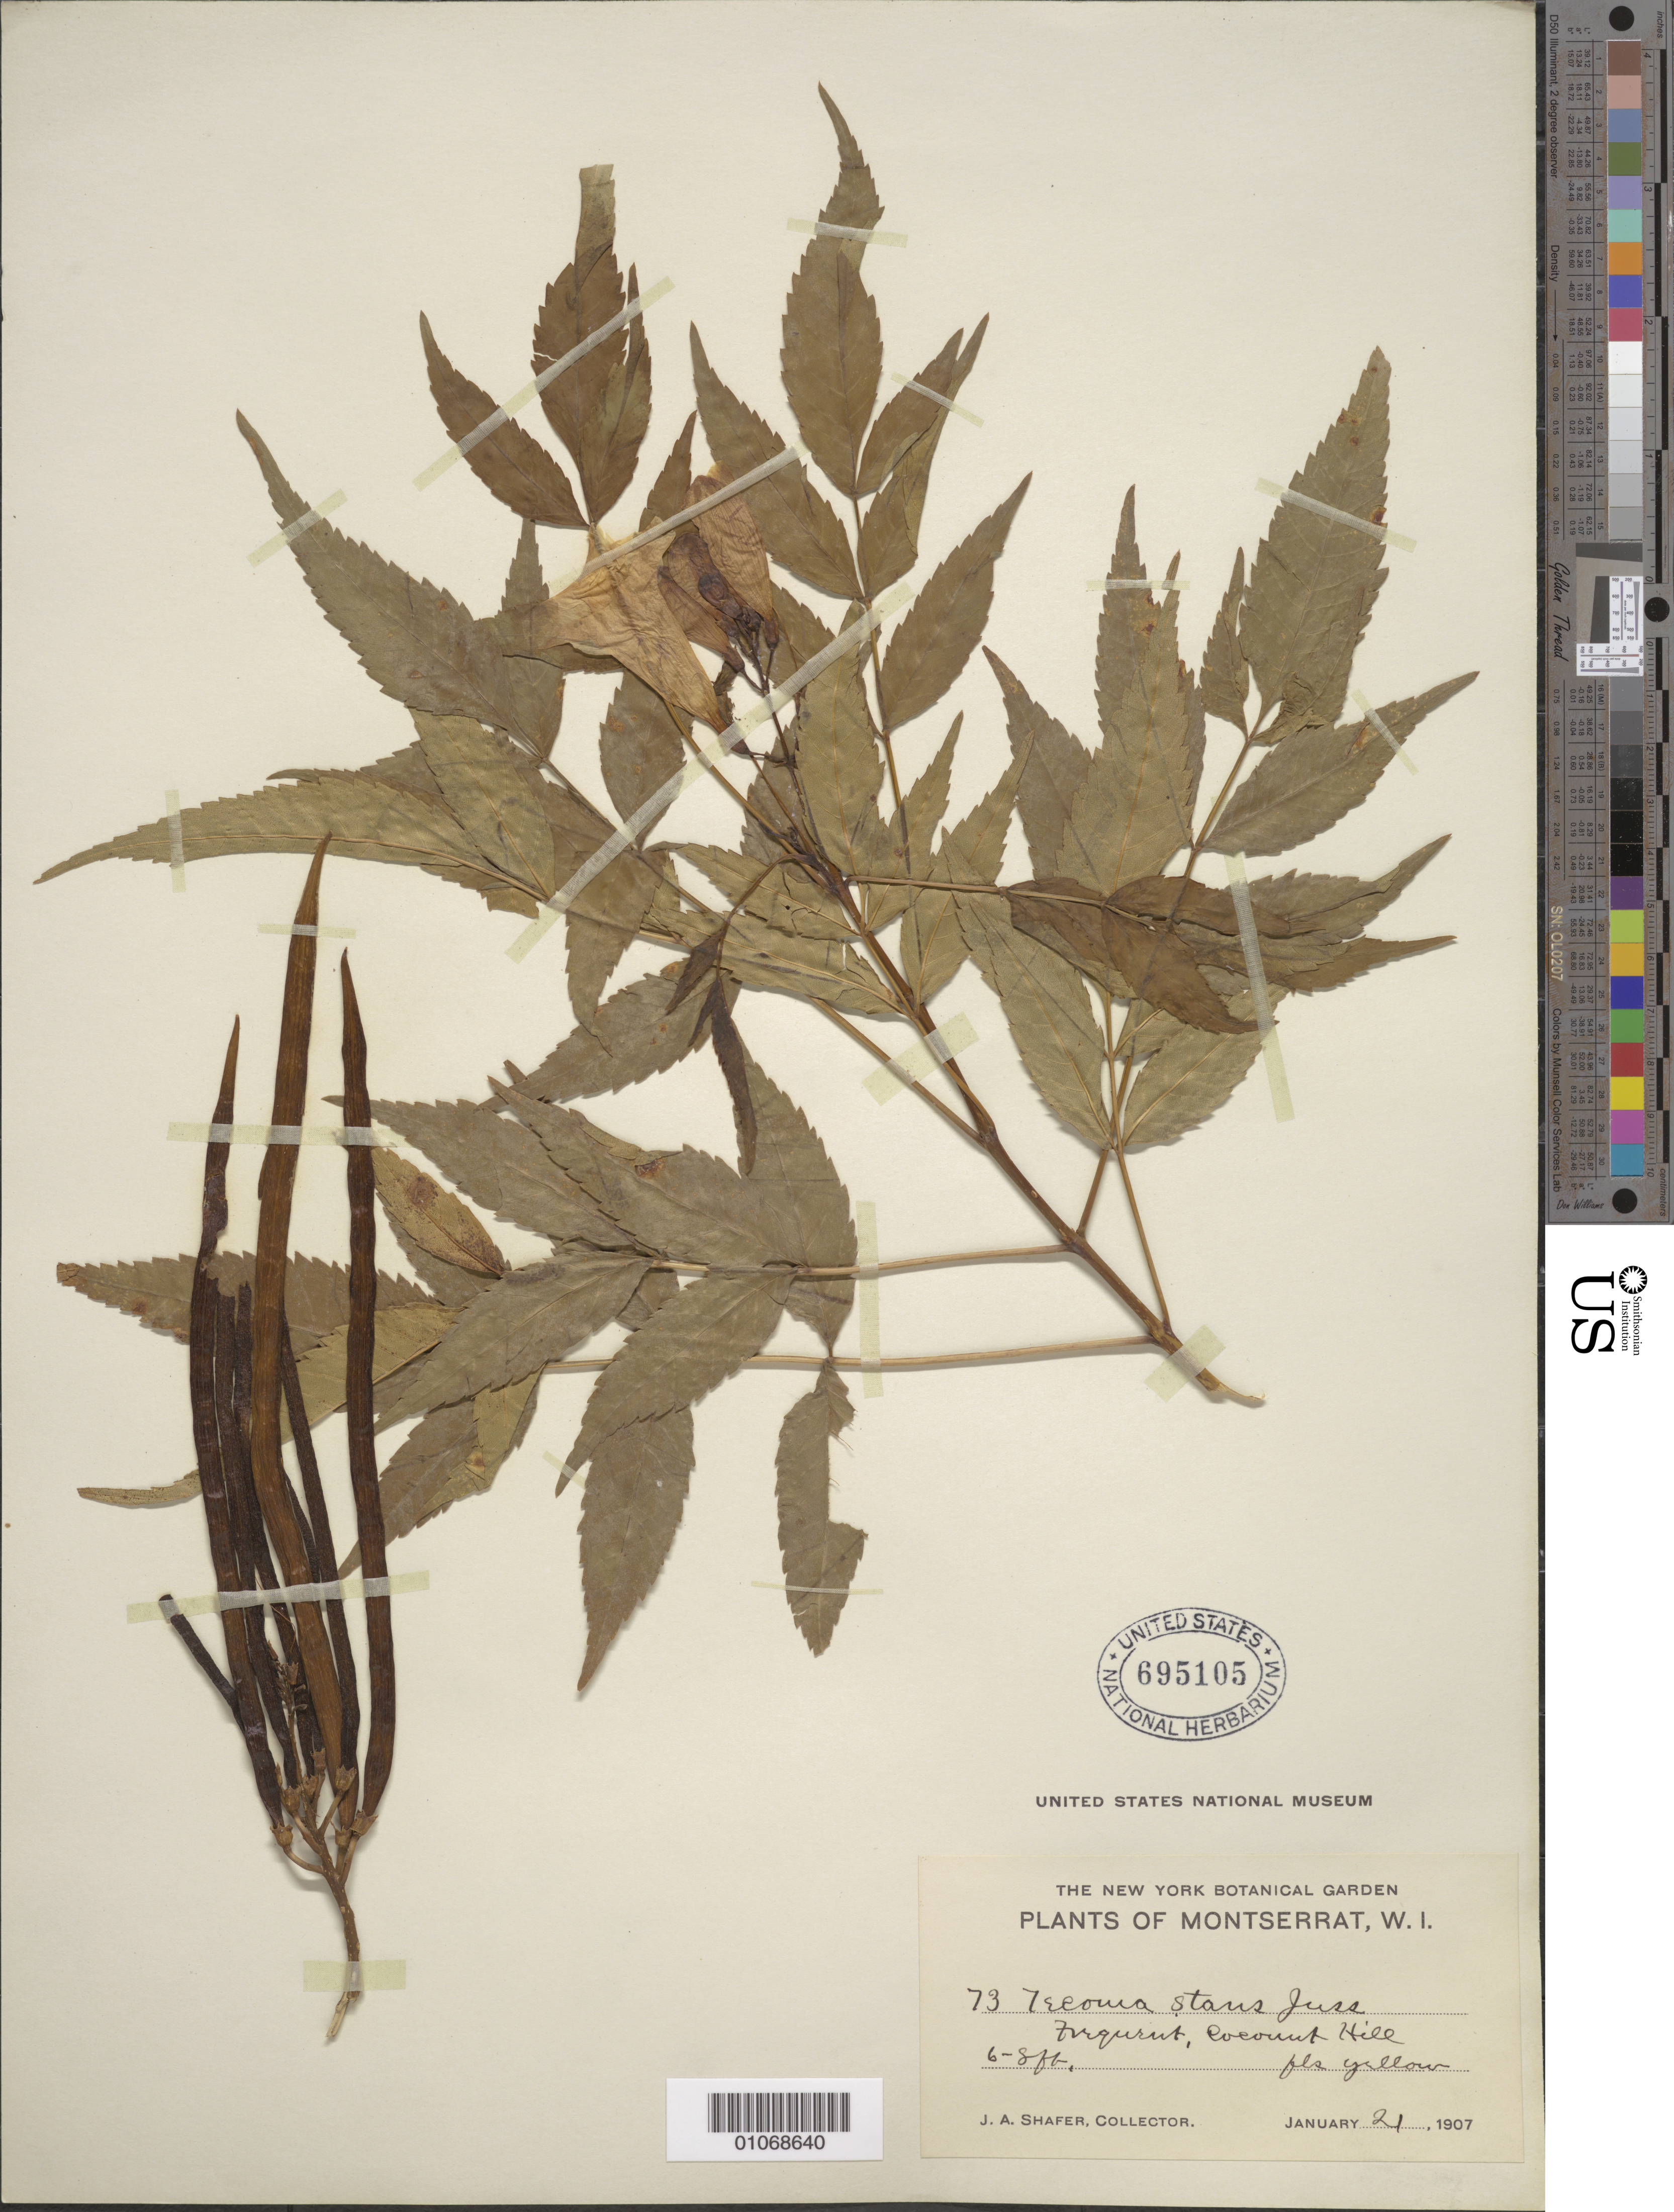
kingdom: Plantae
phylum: Tracheophyta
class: Magnoliopsida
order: Lamiales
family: Bignoniaceae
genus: Tecoma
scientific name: Tecoma stans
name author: (L.) Juss. ex Kunth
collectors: J. A. Shafer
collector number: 73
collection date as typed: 21 Jan 1907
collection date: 1907-01-21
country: Montserrat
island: Montserrat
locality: Coconut hill.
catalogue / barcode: US 695105